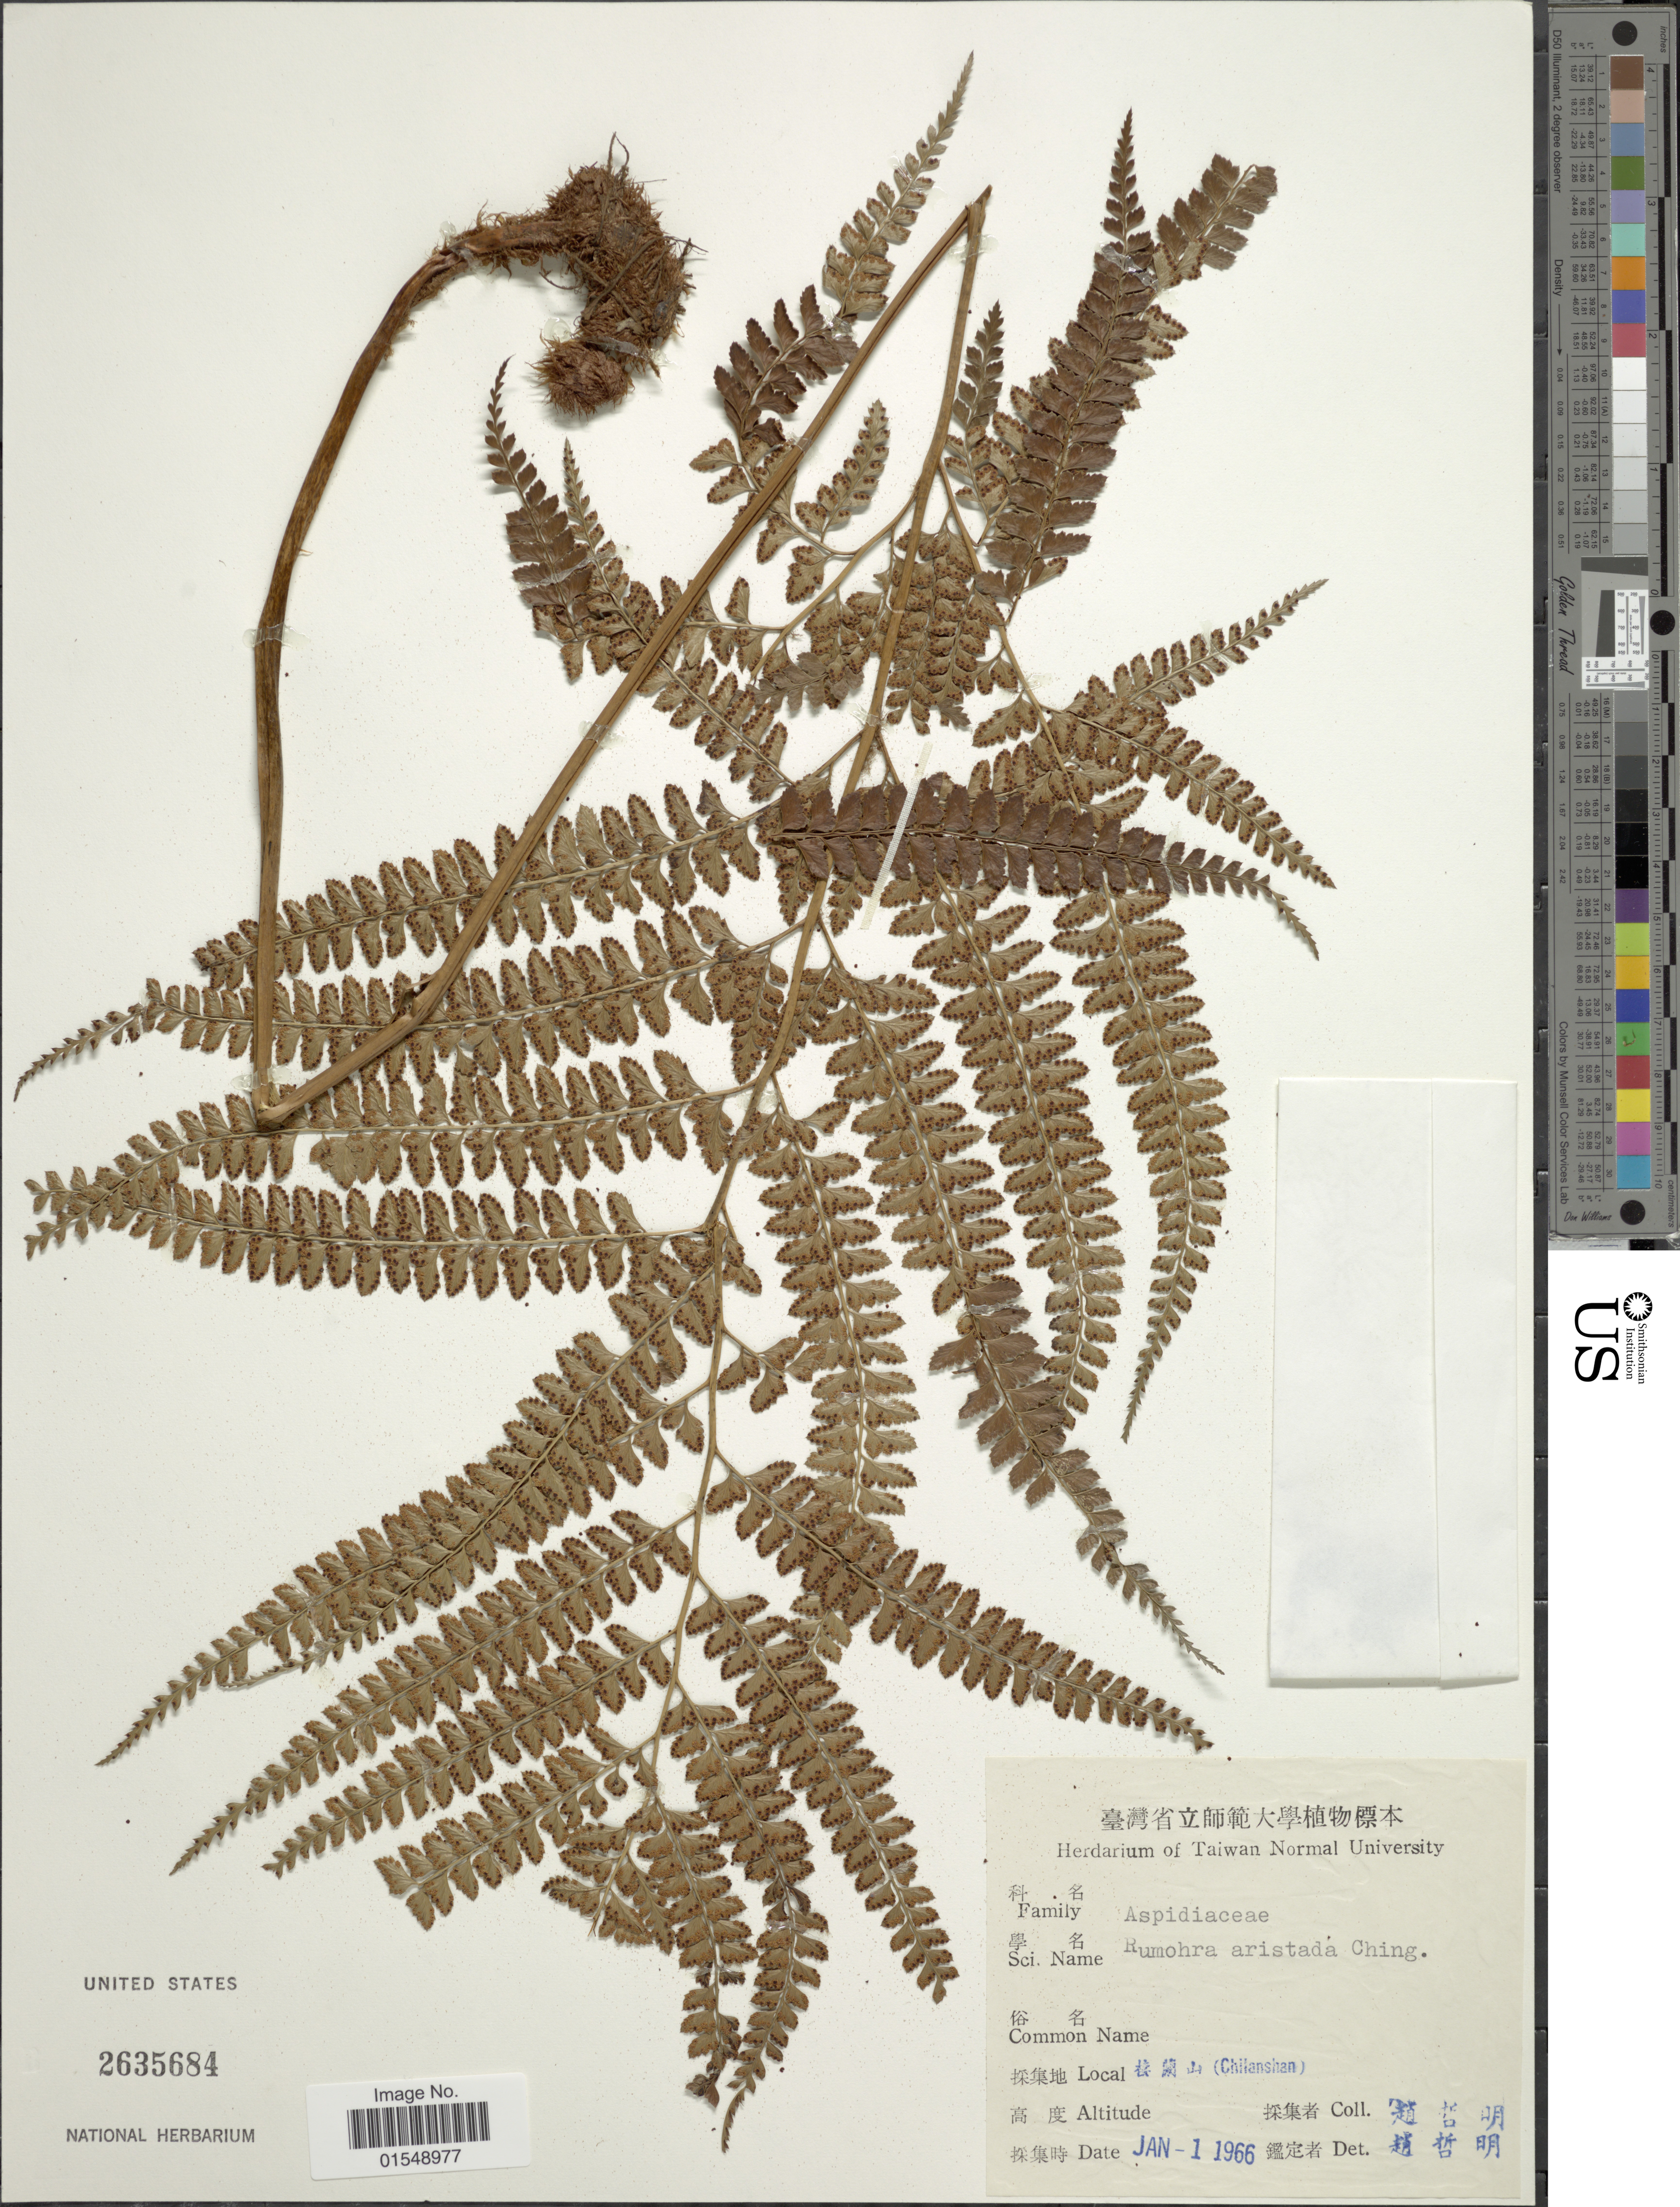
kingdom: Plantae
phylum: Tracheophyta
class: Polypodiopsida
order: Polypodiales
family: Dryopteridaceae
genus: Arachniodes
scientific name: Arachniodes aristata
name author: (G. Forst.) Tindale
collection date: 1966-01-01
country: Taiwan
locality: Chilanshan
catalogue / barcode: US 2635684